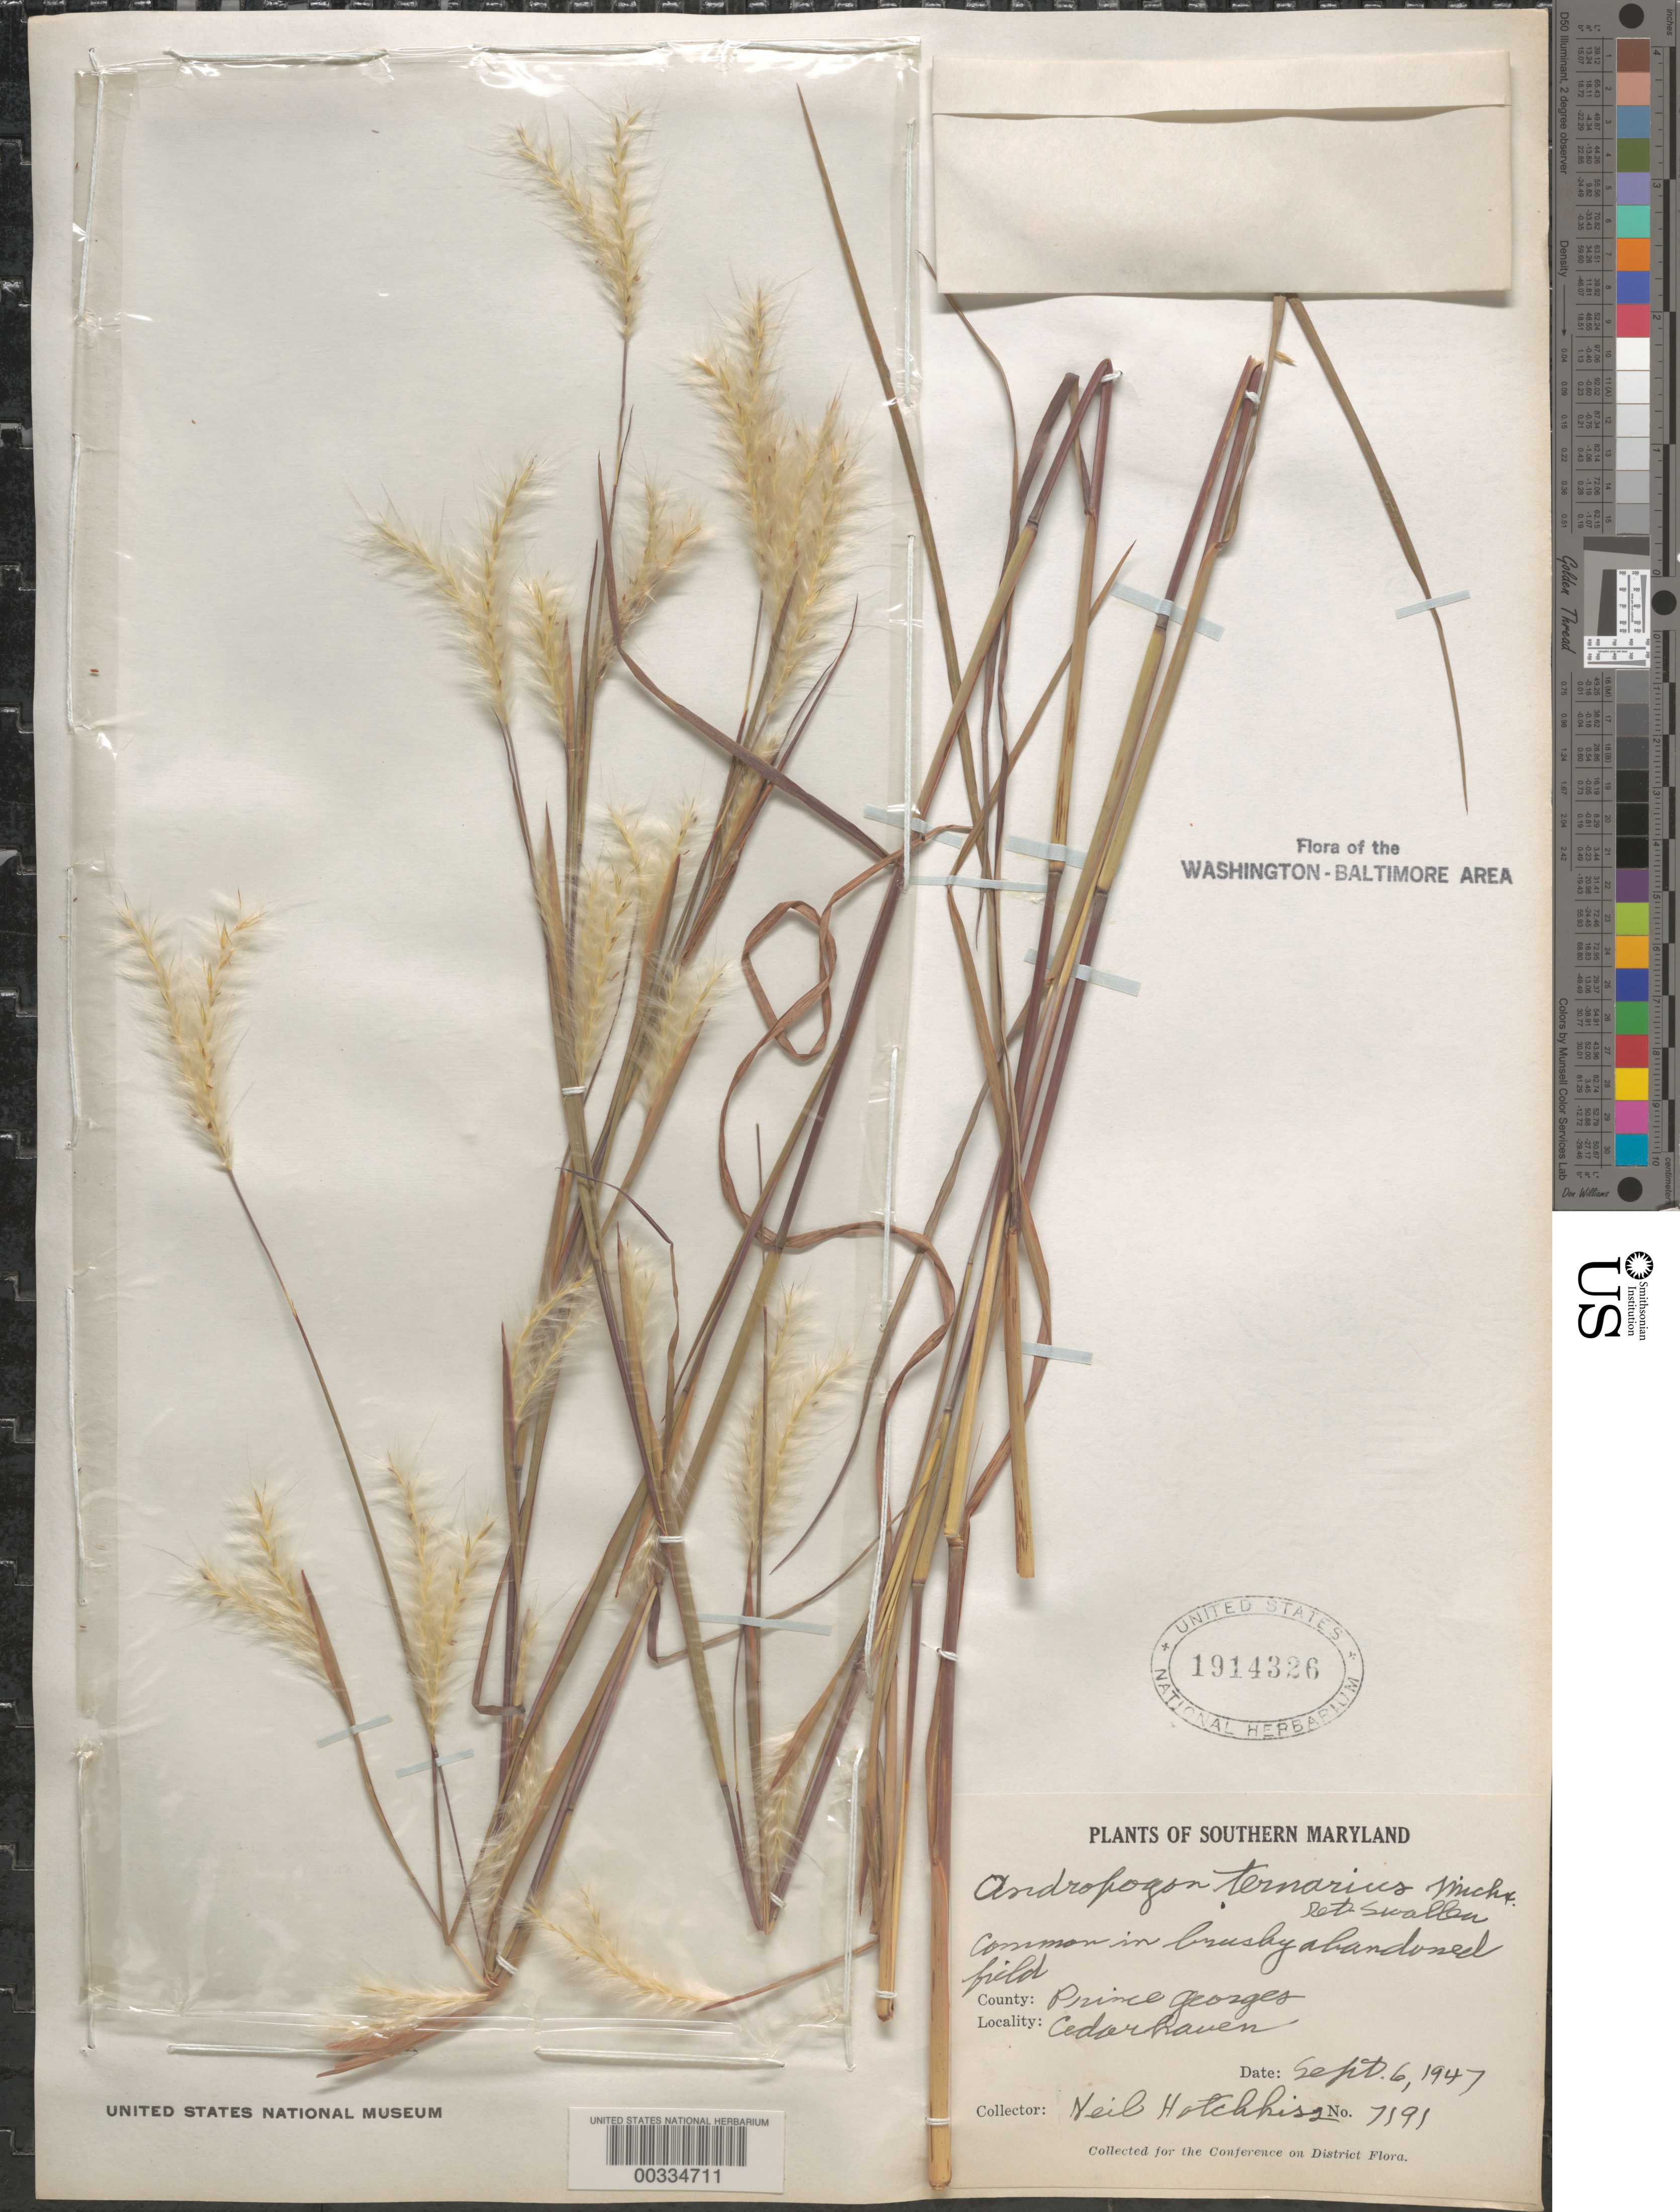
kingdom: Plantae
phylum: Tracheophyta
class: Liliopsida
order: Poales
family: Poaceae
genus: Andropogon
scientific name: Andropogon ternarius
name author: Michx.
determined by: Swallen, Jason R.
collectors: N. Hotchkiss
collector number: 7191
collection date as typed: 06 Sep 1947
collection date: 1947-09-06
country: United States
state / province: Maryland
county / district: Prince George's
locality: Cederhaven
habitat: Brushy abandoned field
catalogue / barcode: US 1914326